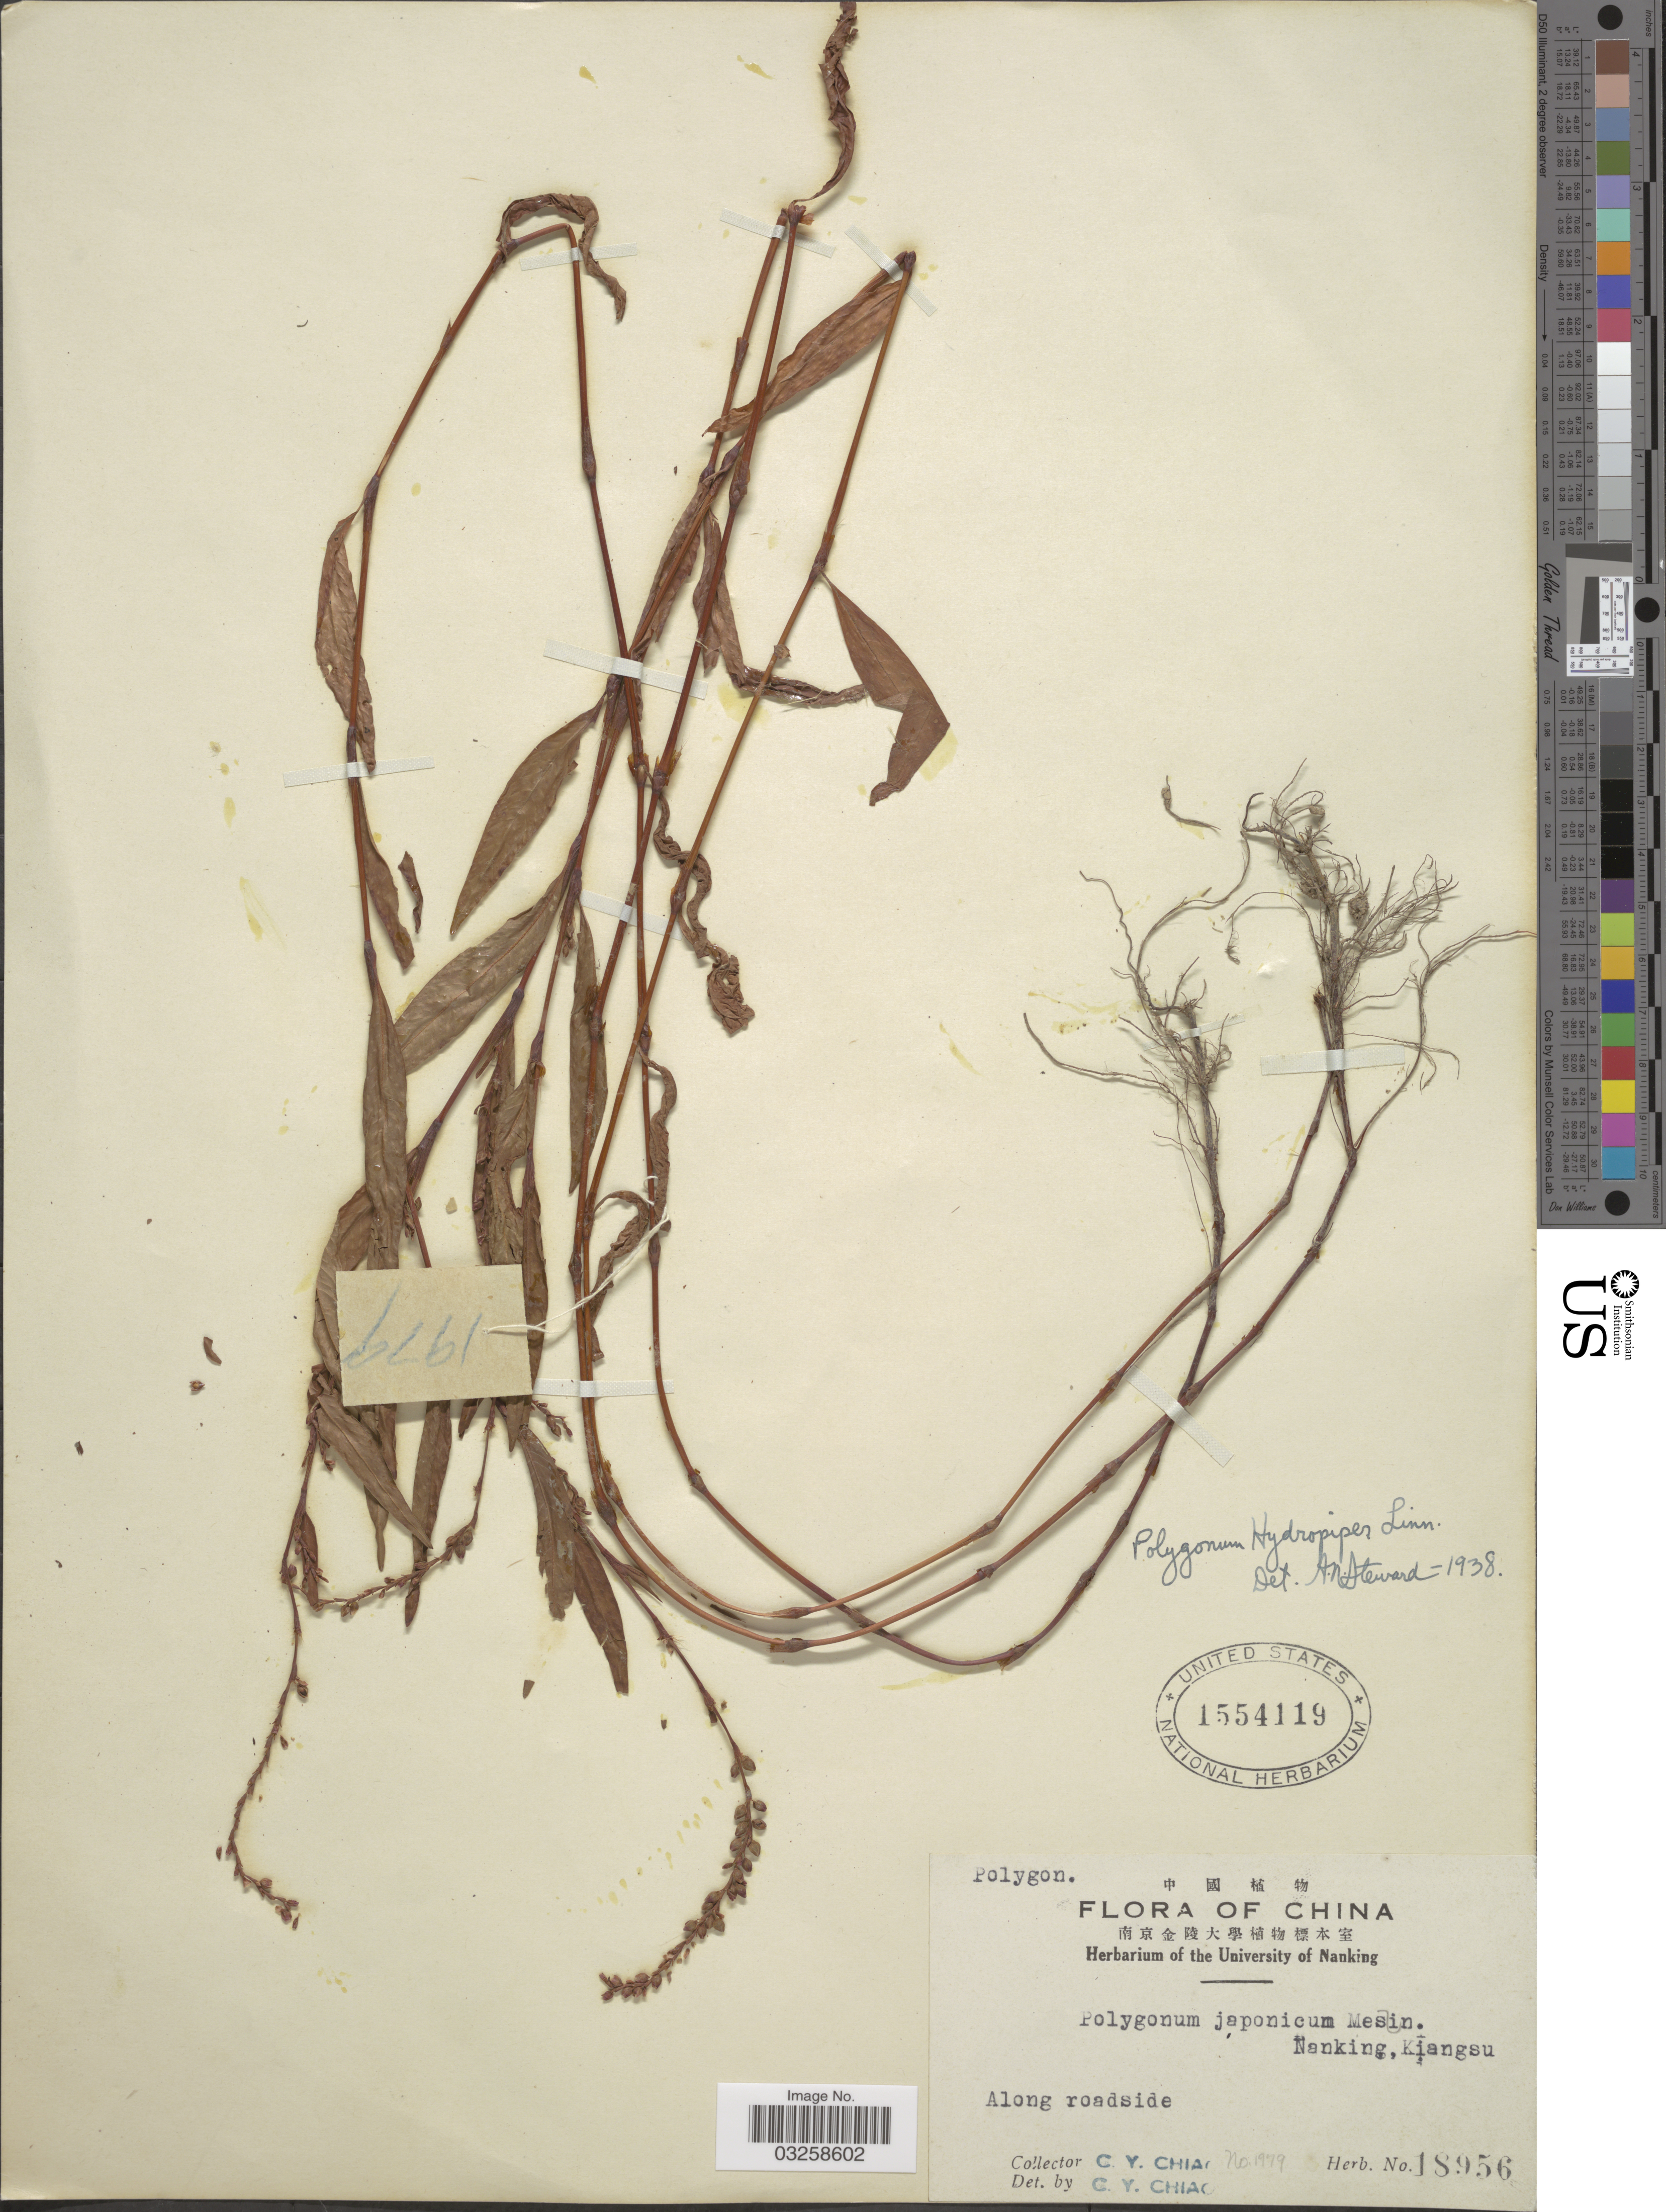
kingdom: Plantae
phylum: Tracheophyta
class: Magnoliopsida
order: Caryophyllales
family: Polygonaceae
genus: Polygonum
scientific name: Polygonum hydropiper var. hydropiper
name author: L.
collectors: C. Y. Chiao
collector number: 1979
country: China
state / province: Jiangsu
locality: Nanking, Kiangsu.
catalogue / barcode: US 1554119